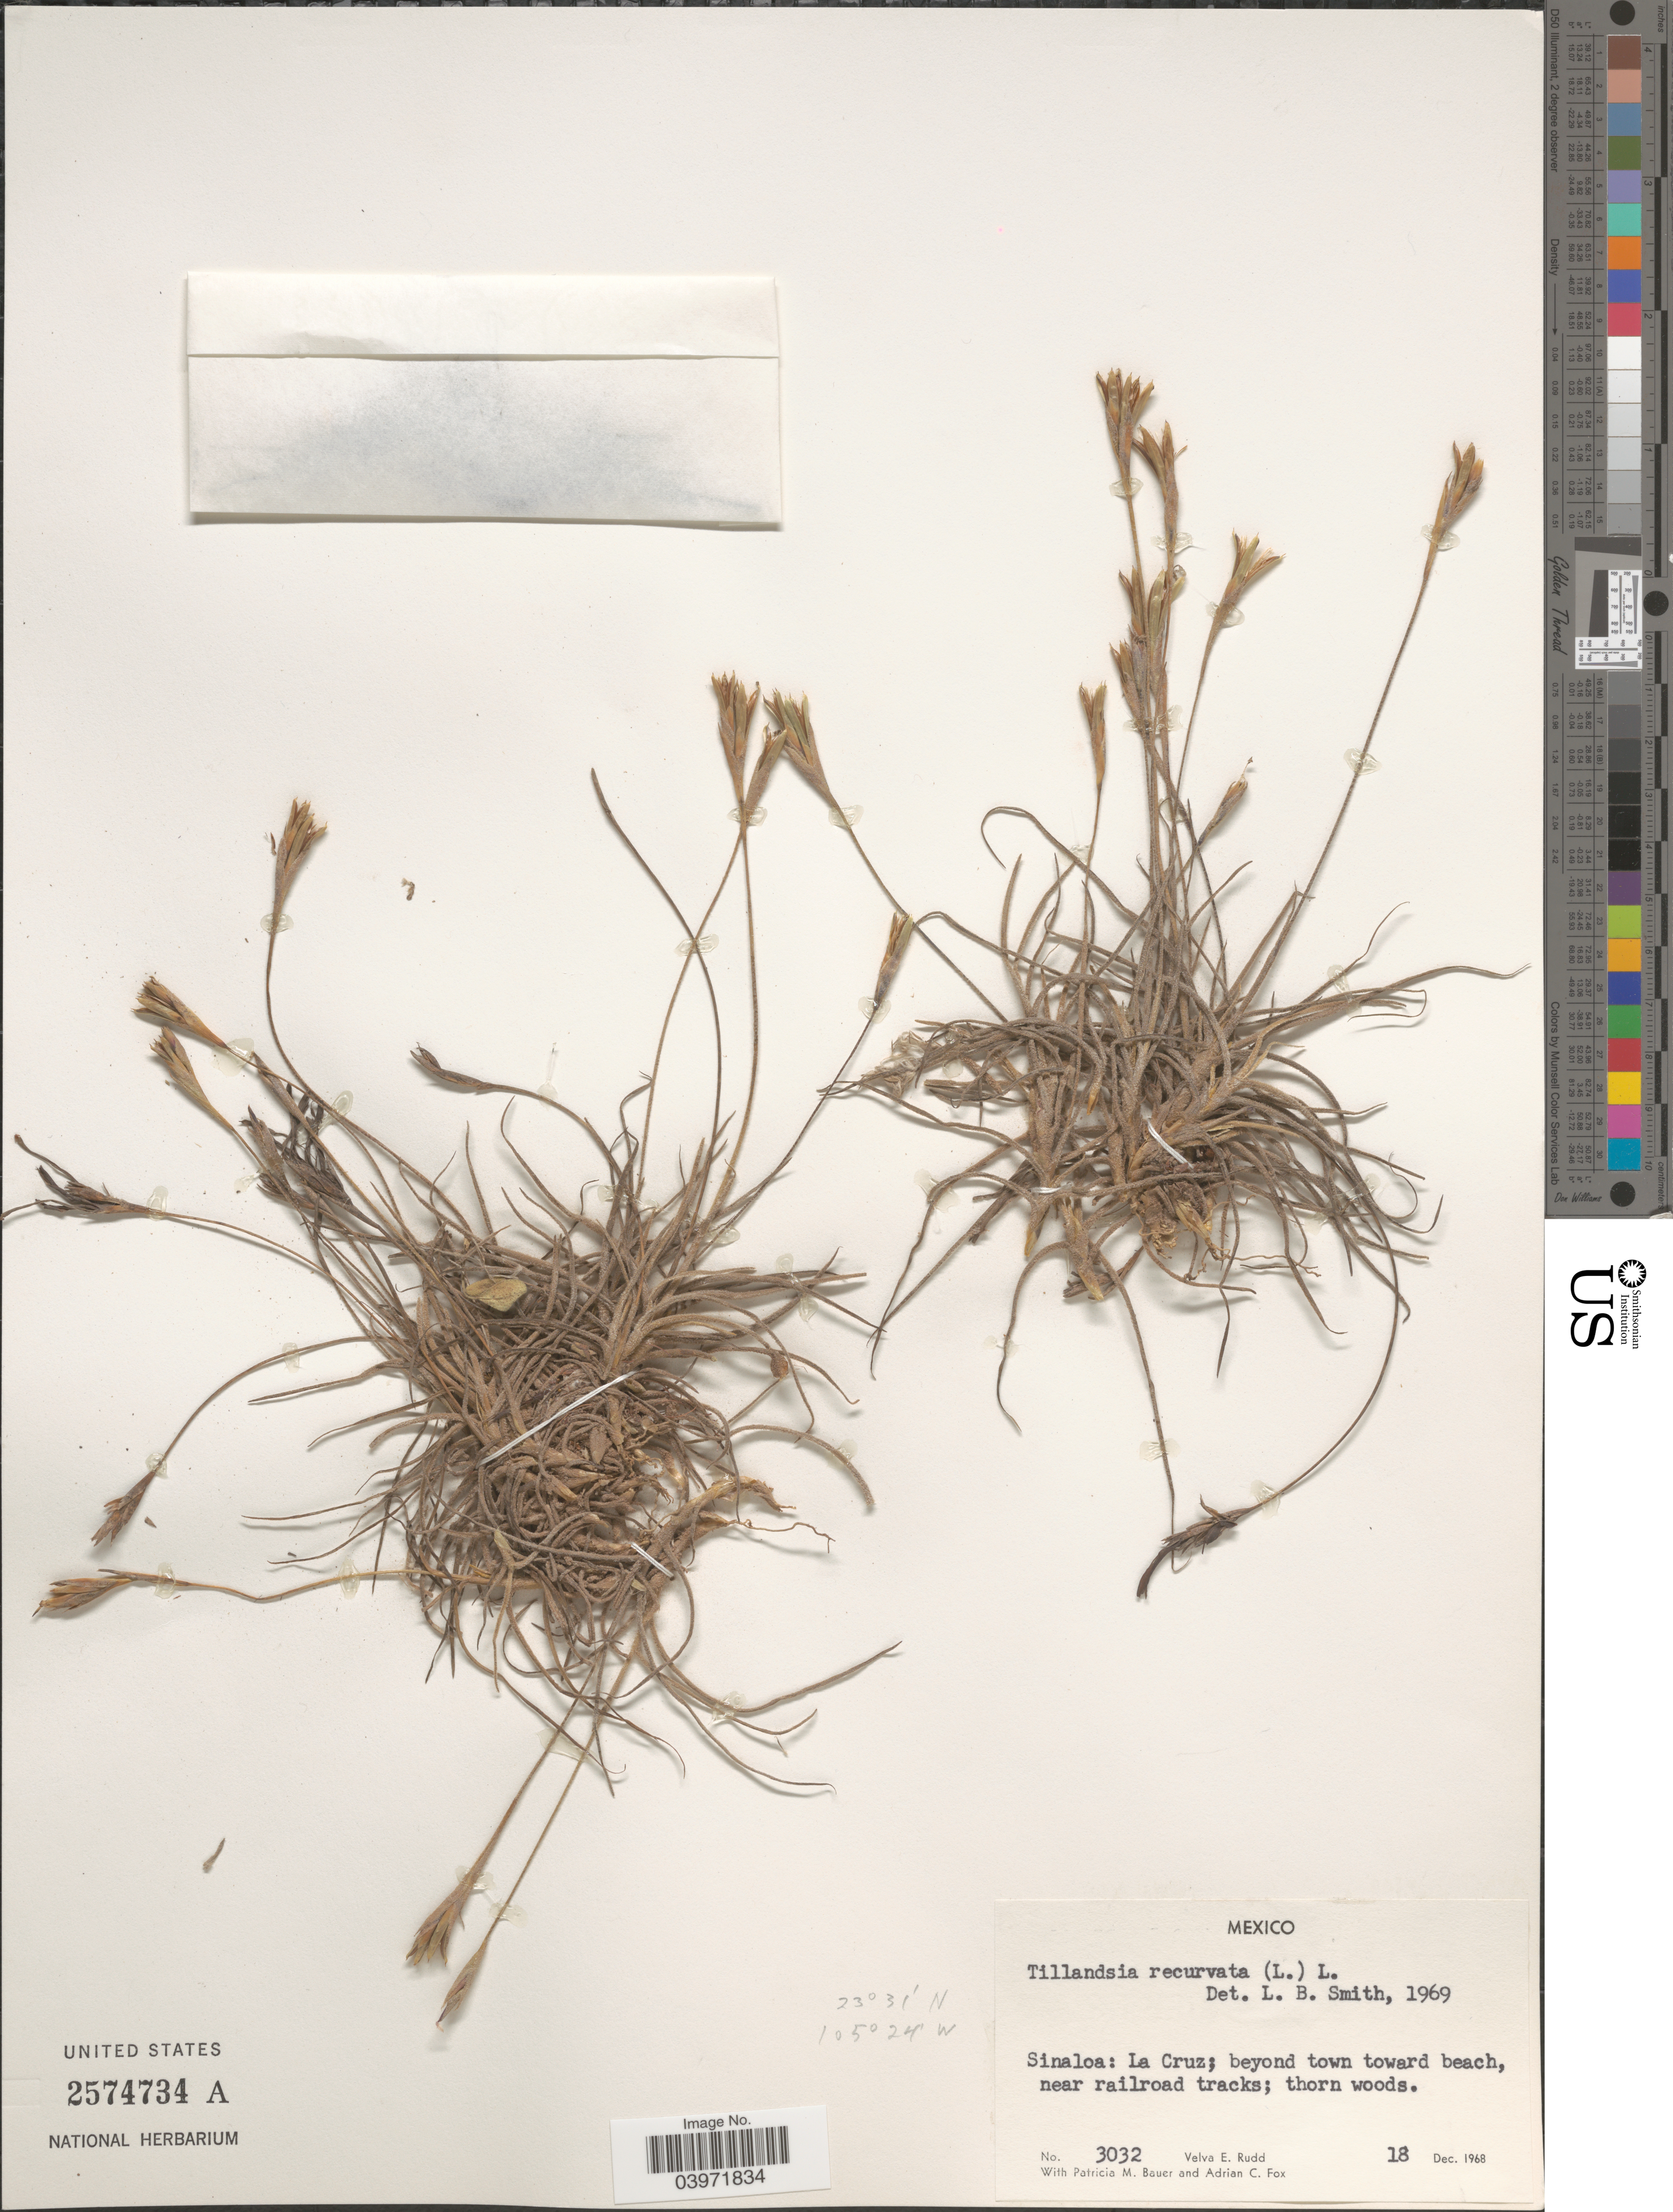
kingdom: Plantae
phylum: Tracheophyta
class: Liliopsida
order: Poales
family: Bromeliaceae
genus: Tillandsia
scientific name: Tillandsia recurvata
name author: L.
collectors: V. E. Rudd, P. Bauer & A. Fox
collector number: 3032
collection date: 1968-12-18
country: Mexico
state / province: Sinaloa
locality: Sinaloa: La Cruz; beyond town toward beach, near railroad tracks.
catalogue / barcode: US 2574734A